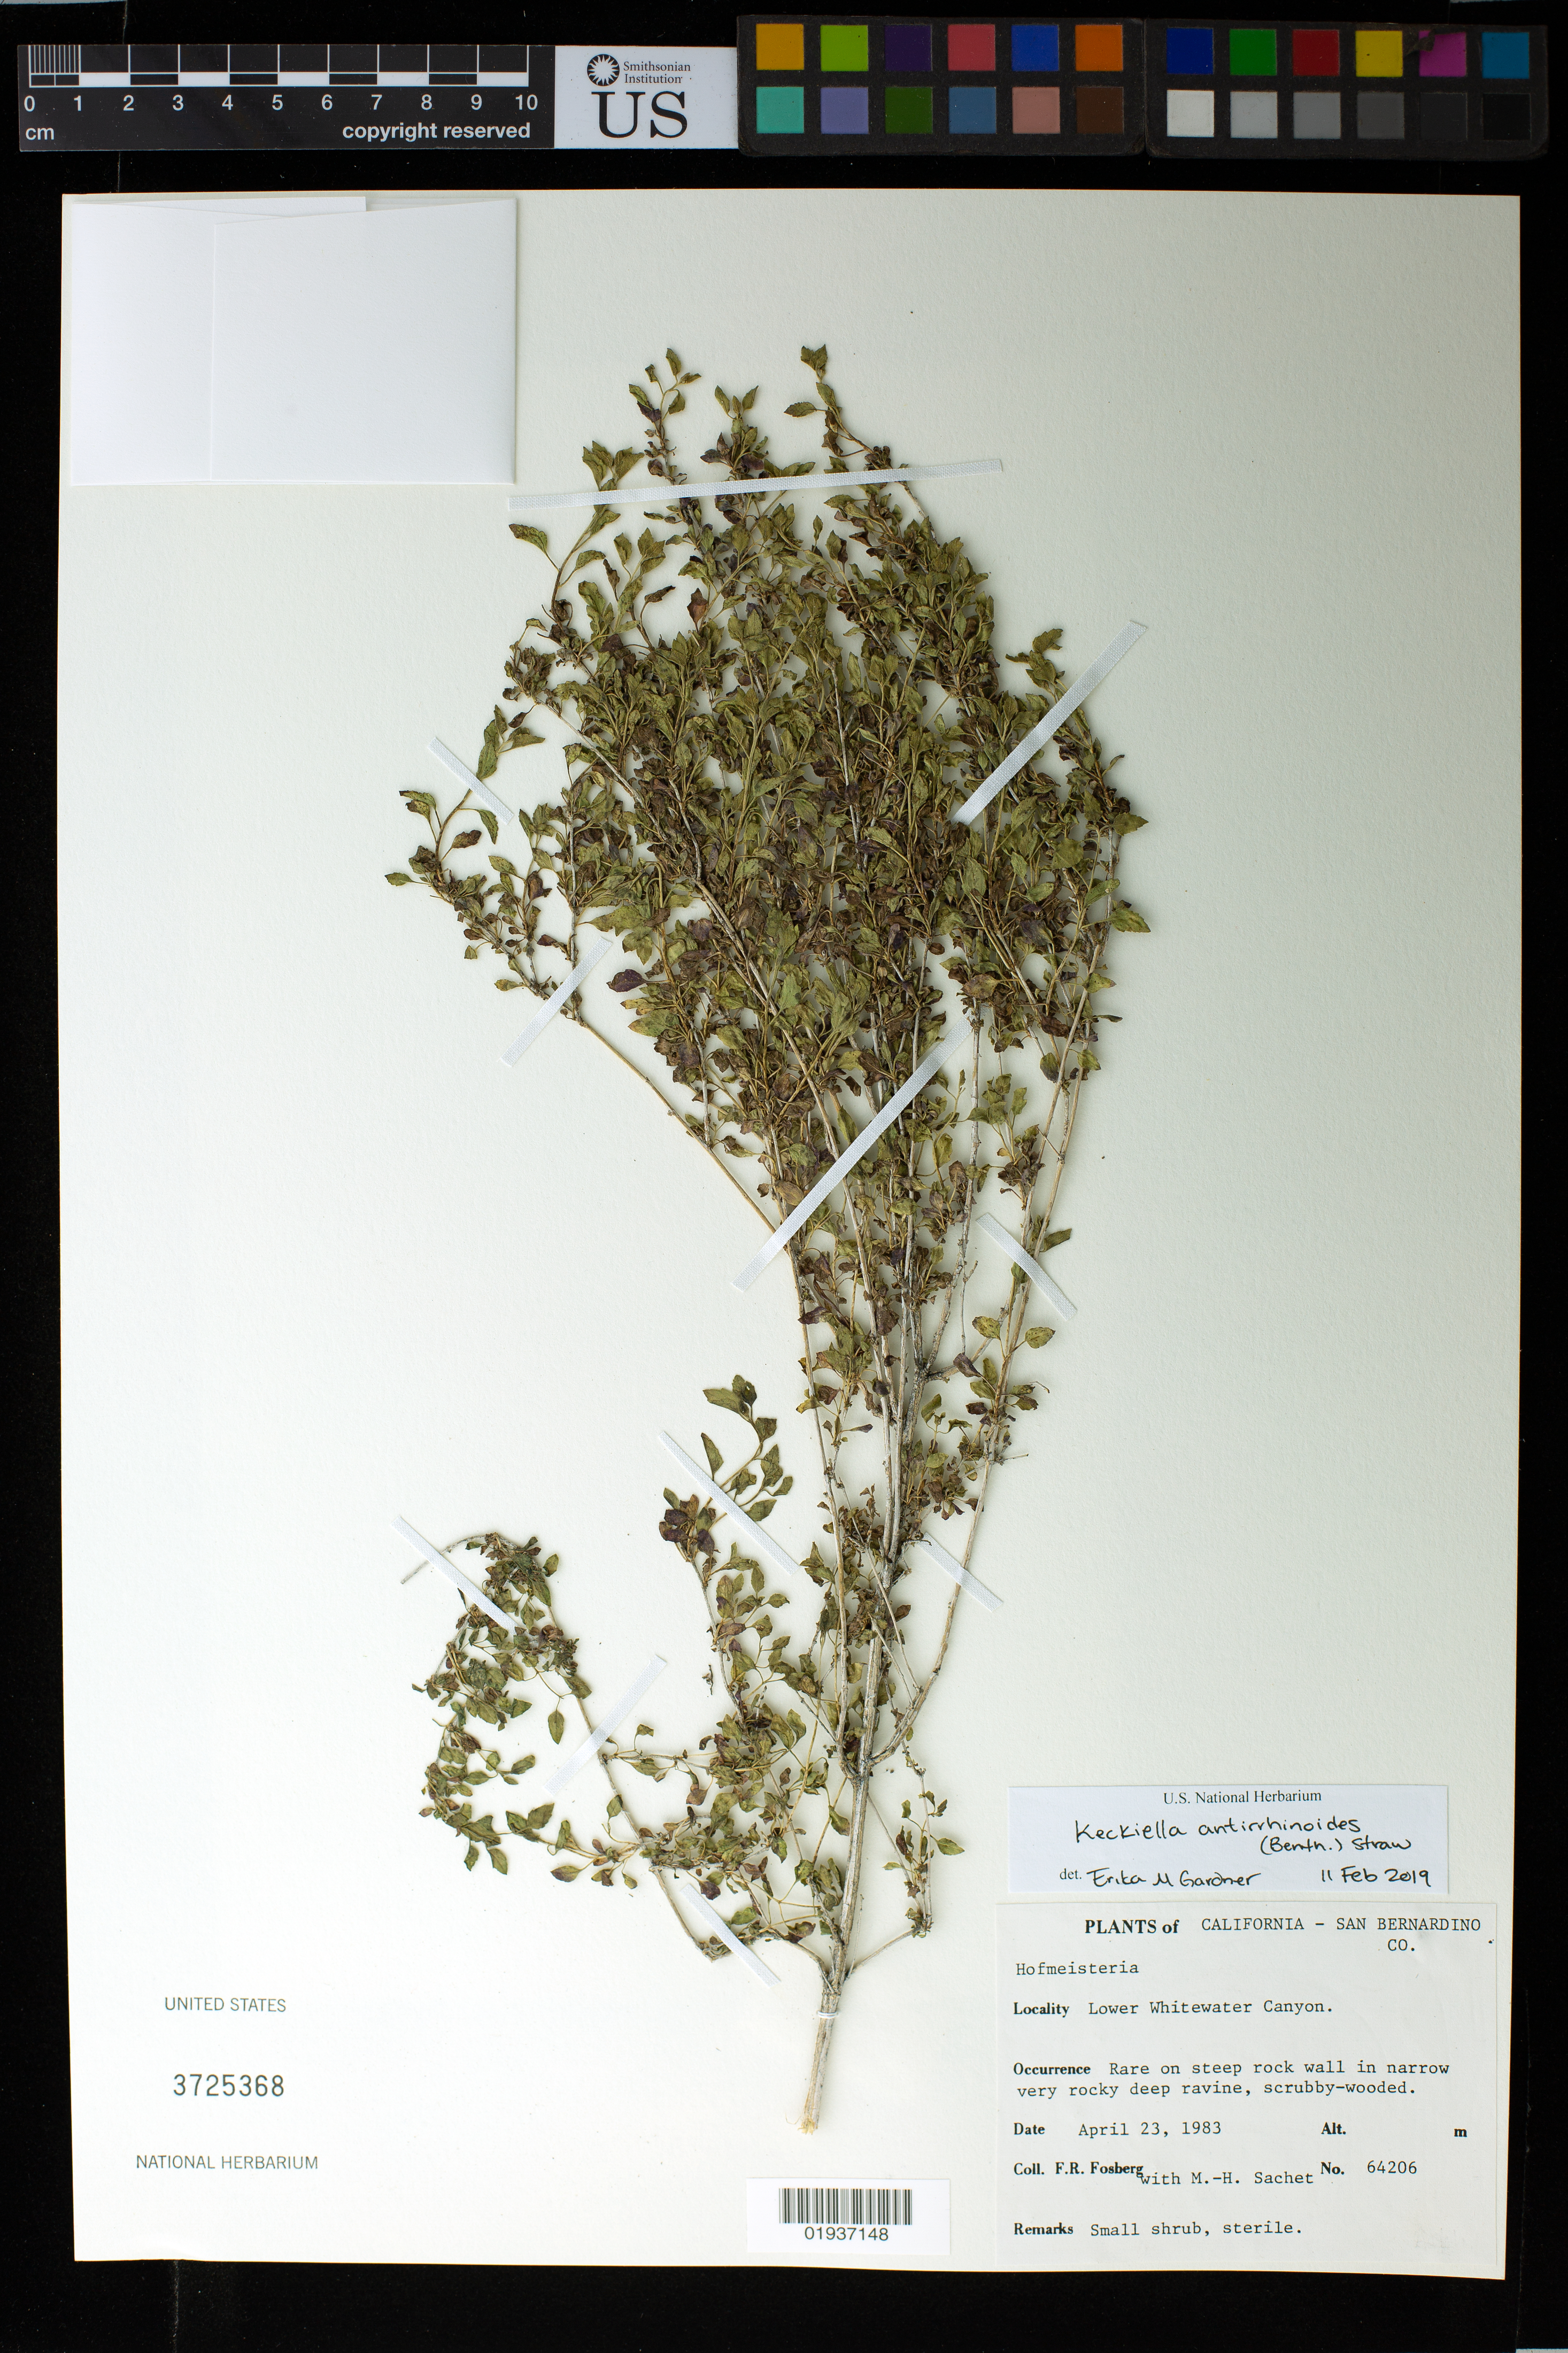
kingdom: Plantae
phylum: Tracheophyta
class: Magnoliopsida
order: Lamiales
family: Plantaginaceae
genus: Penstemon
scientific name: Penstemon antirrhinoides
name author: Benth.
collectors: F. R. Fosberg & M.-H. Sachet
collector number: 64206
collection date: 1983-04-23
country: United States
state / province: California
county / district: San Bernardino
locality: Lower Whitewater Canyon.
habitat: Steep rock wall in narrow, very rocky, deep ravine, scrubby-wooded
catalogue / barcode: US 3725368